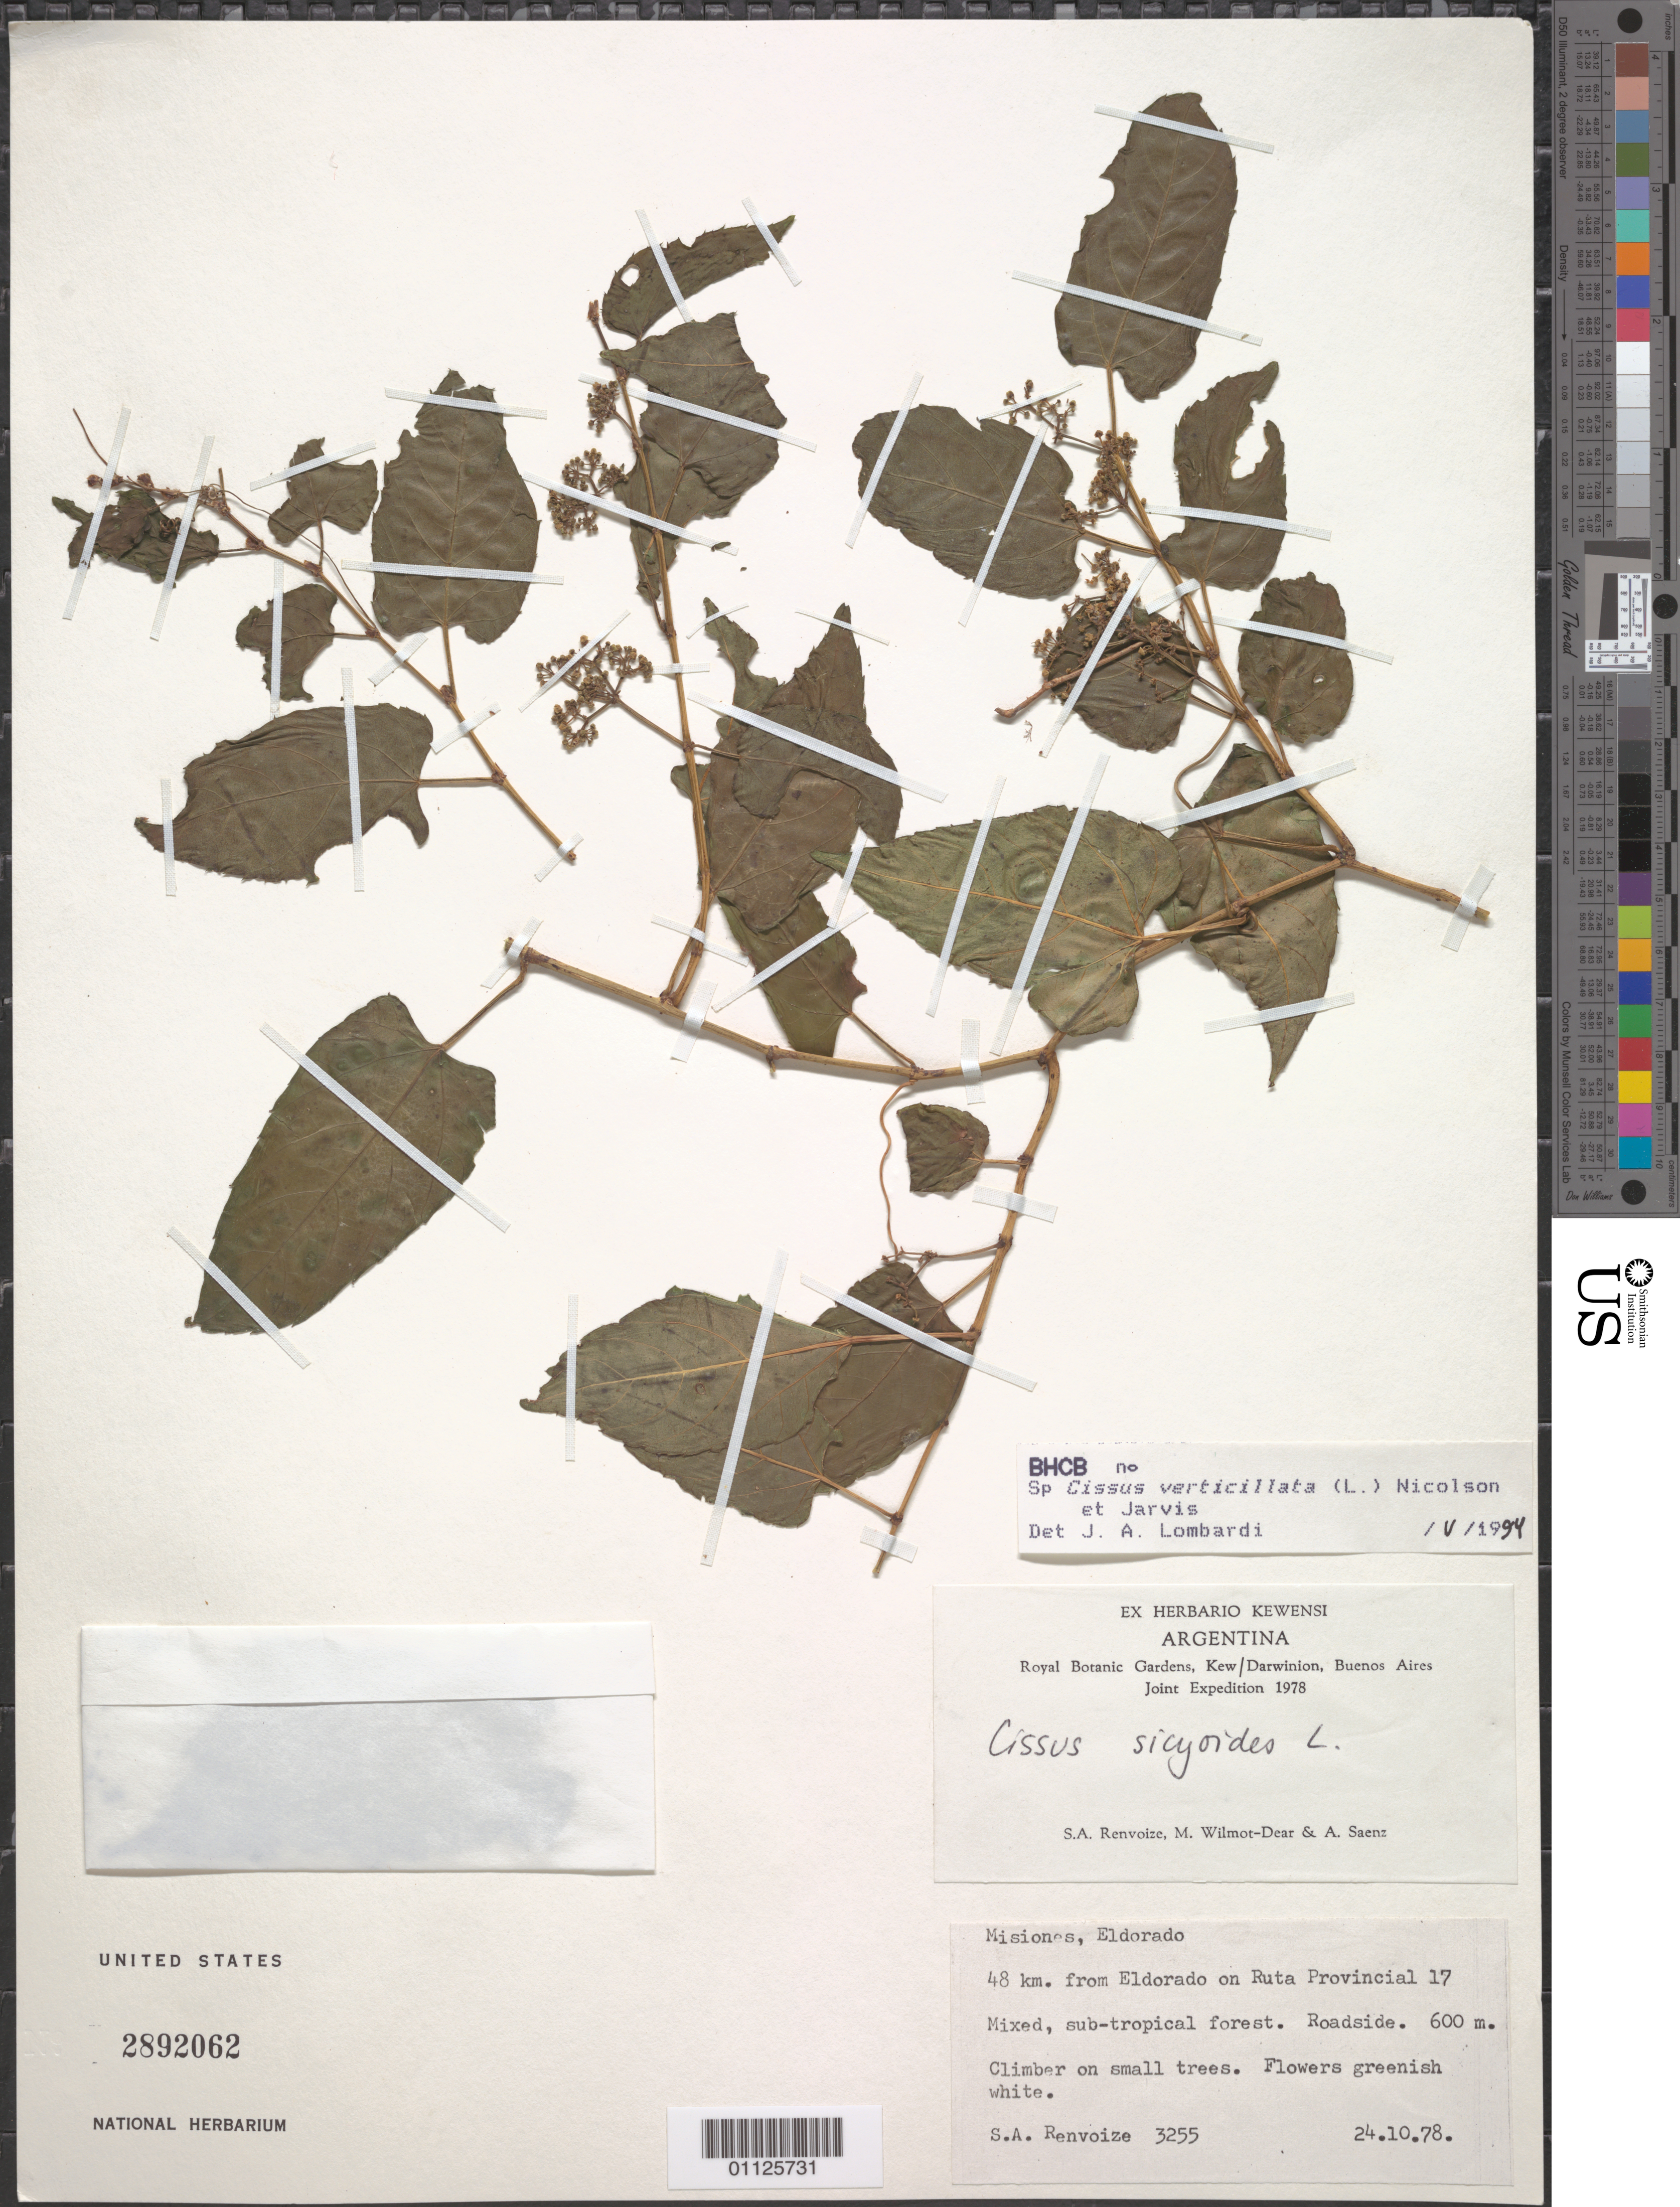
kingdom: Plantae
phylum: Tracheophyta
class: Magnoliopsida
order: Vitales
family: Vitaceae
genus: Cissus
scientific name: Cissus verticillata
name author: (L.) Nicolson & C.E. Jarvis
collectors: S. A. Renvoize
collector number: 3255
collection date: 1978-10-24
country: Paraguay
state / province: Misiones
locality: Eldorado. 48 km from Eldorado on Ruta Provincial 17.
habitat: Mixed, sub-tropical forest. Roadside. Climber on small trees.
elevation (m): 600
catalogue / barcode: US 2892062